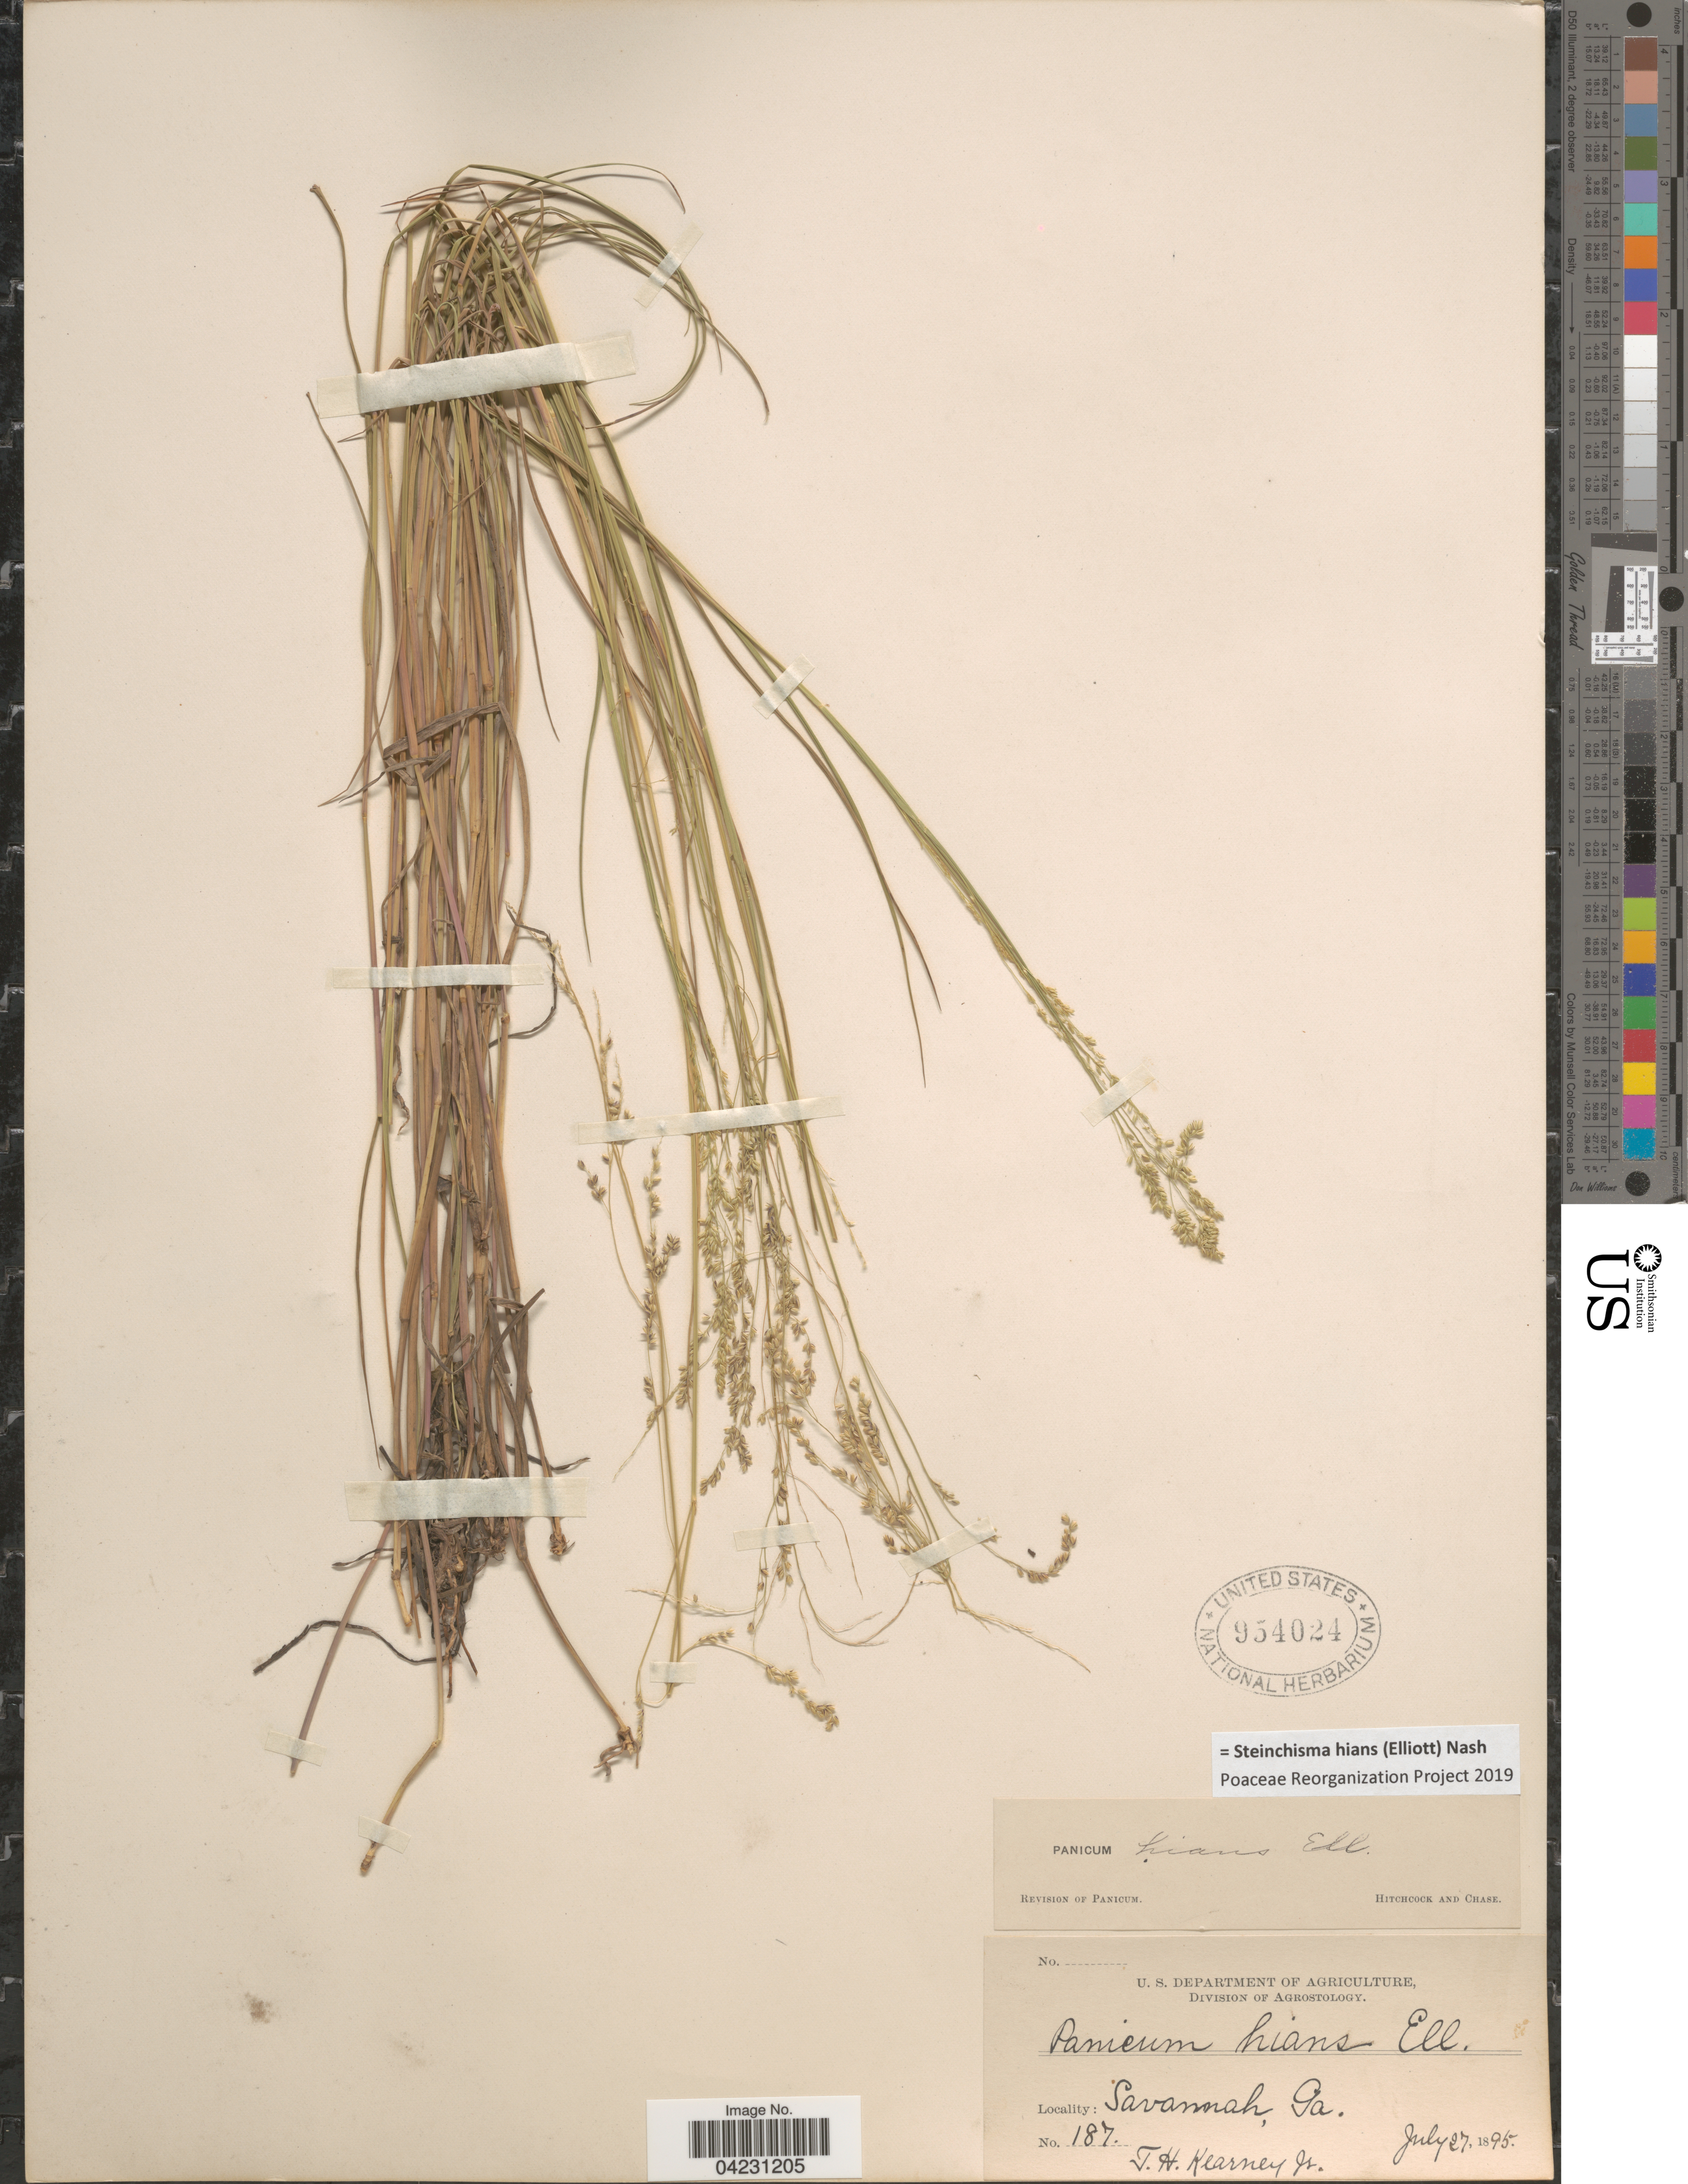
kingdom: Plantae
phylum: Tracheophyta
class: Liliopsida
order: Poales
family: Poaceae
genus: Steinchisma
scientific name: Steinchisma hians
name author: (Elliott) Nash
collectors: T. H. Kearney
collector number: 187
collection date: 1895-07-27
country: United States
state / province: Georgia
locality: Savannah.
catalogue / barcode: US 954024